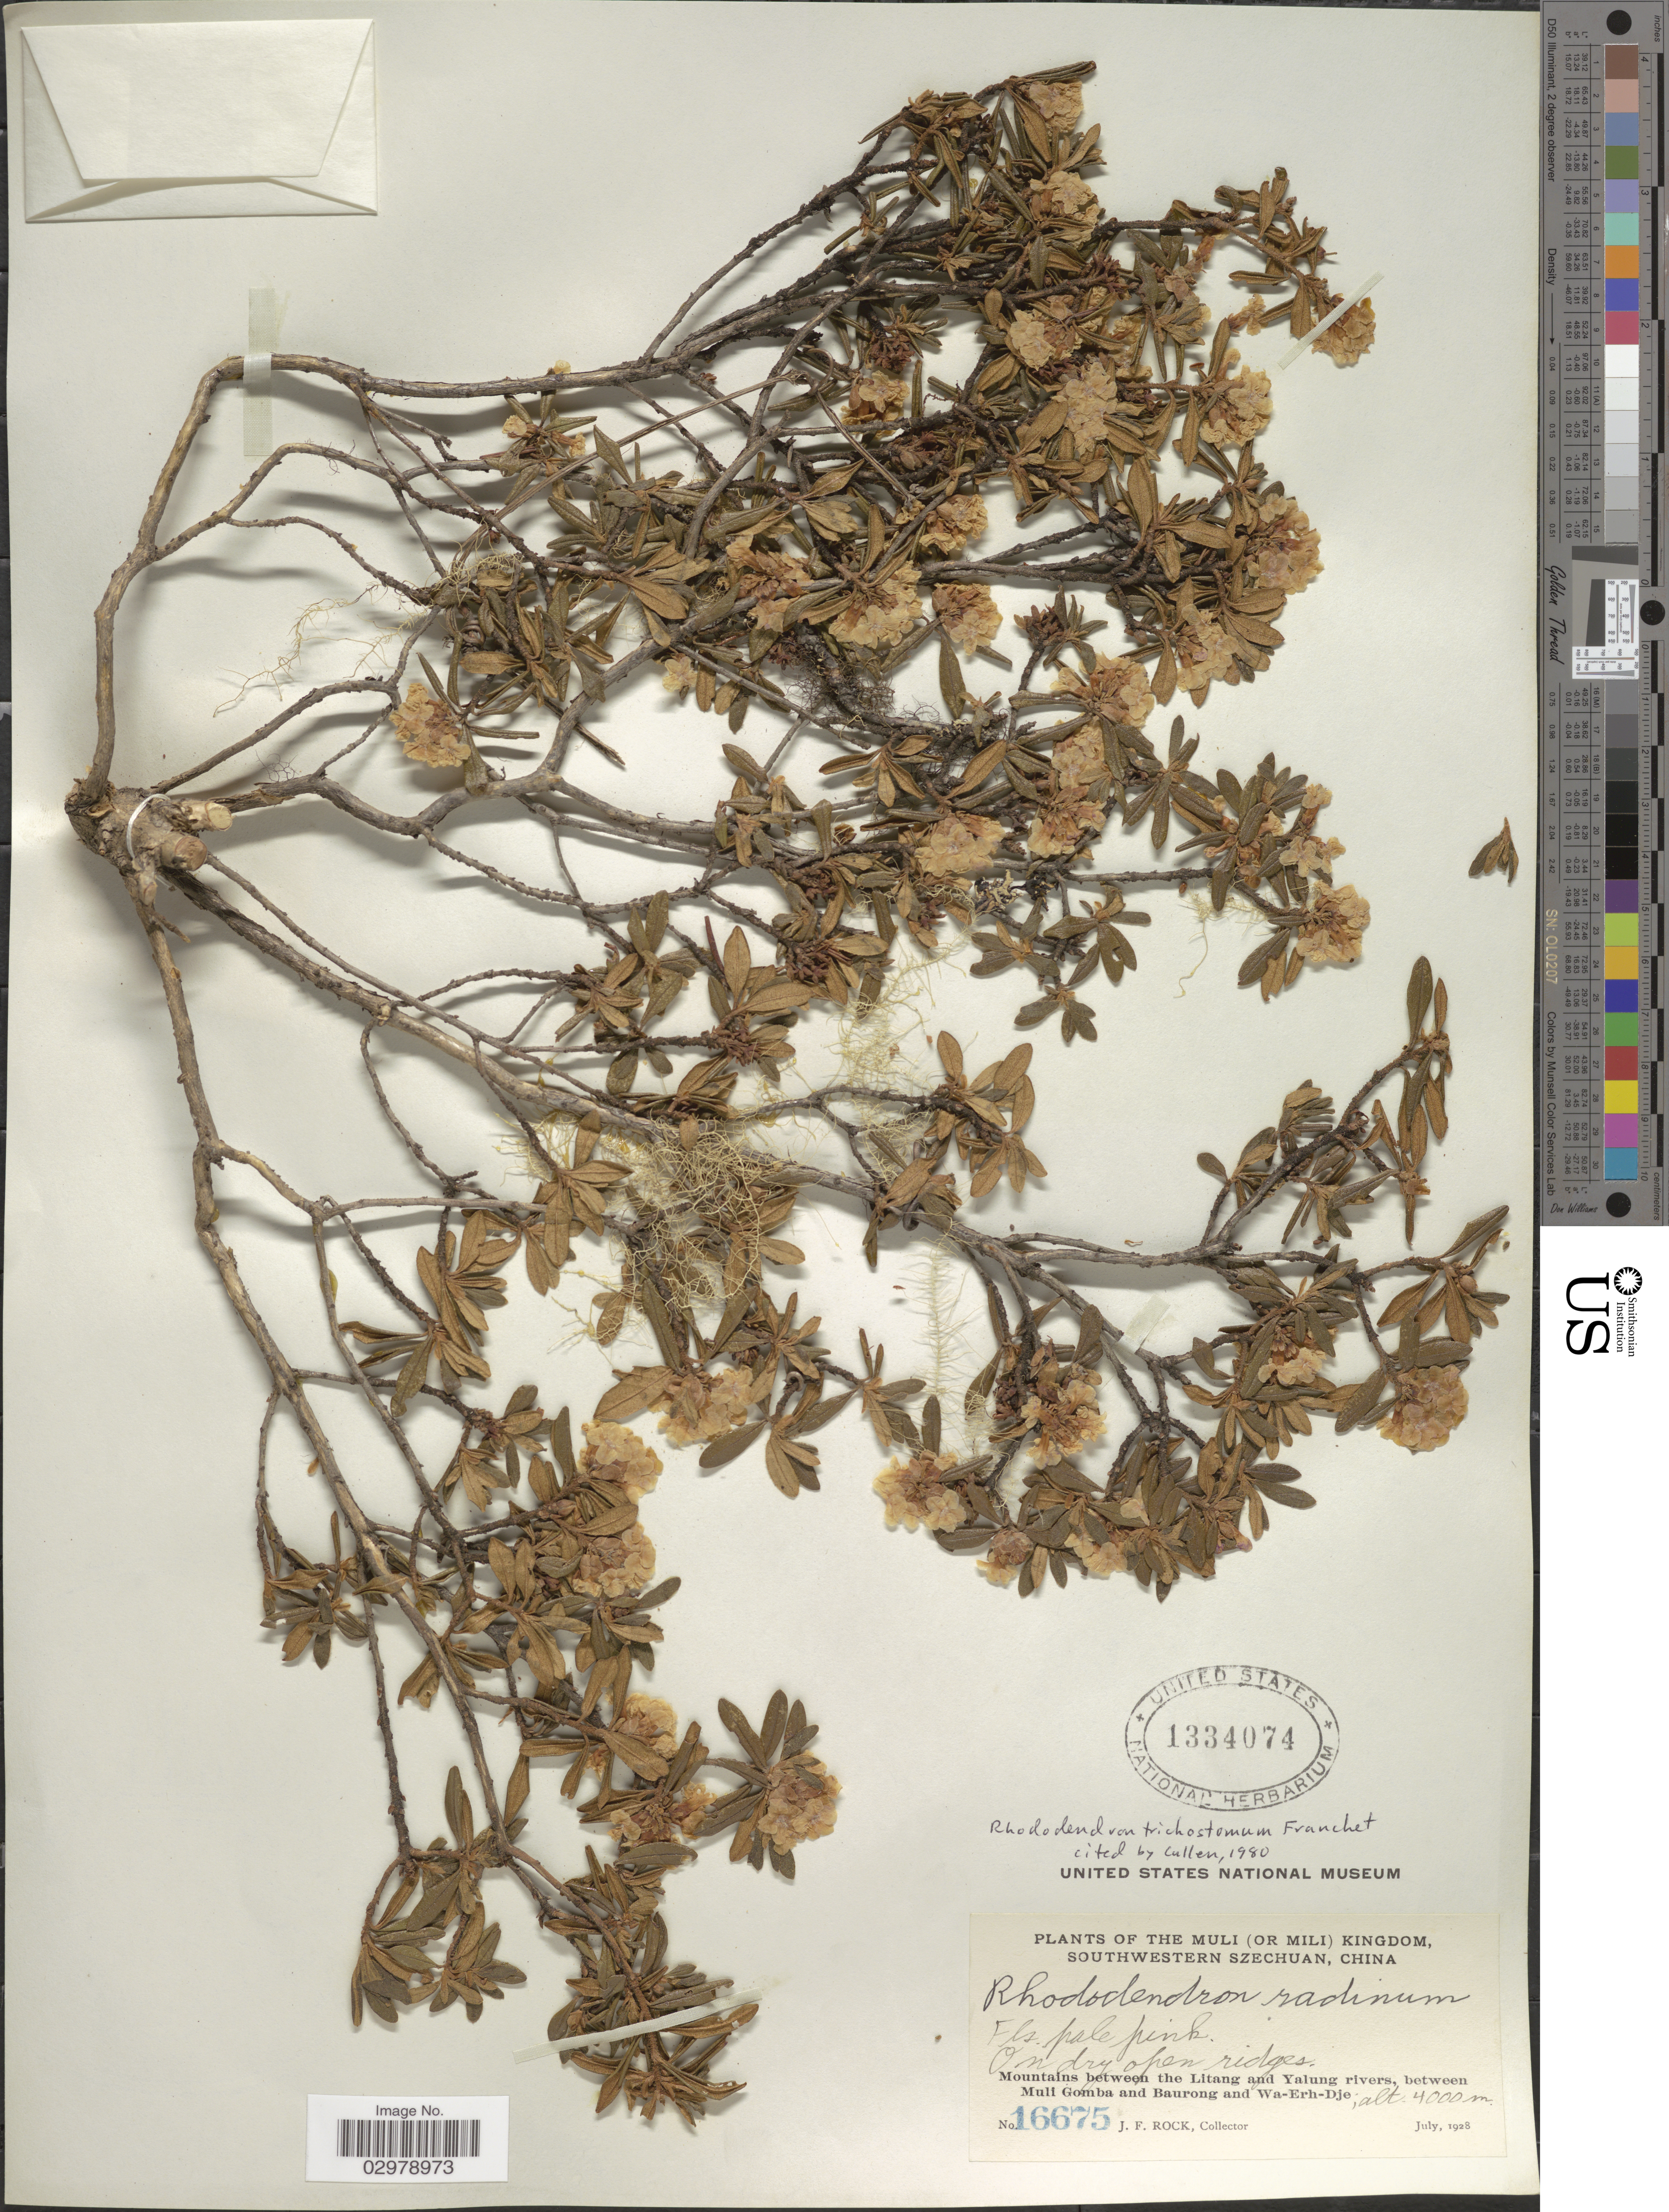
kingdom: Plantae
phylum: Tracheophyta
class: Magnoliopsida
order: Ericales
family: Ericaceae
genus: Rhododendron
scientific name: Rhododendron trichostomum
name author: Franch.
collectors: J. Rock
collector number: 16675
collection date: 1928-07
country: China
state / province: Sichuan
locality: The Muli (or Mili) Kingdom, Southwestern Szechuan. Mountains between the Litang and Yalung rivers, between Muli Gomba and Baurong and Wa-Erh-Dje.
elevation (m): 4000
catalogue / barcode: US 1334074